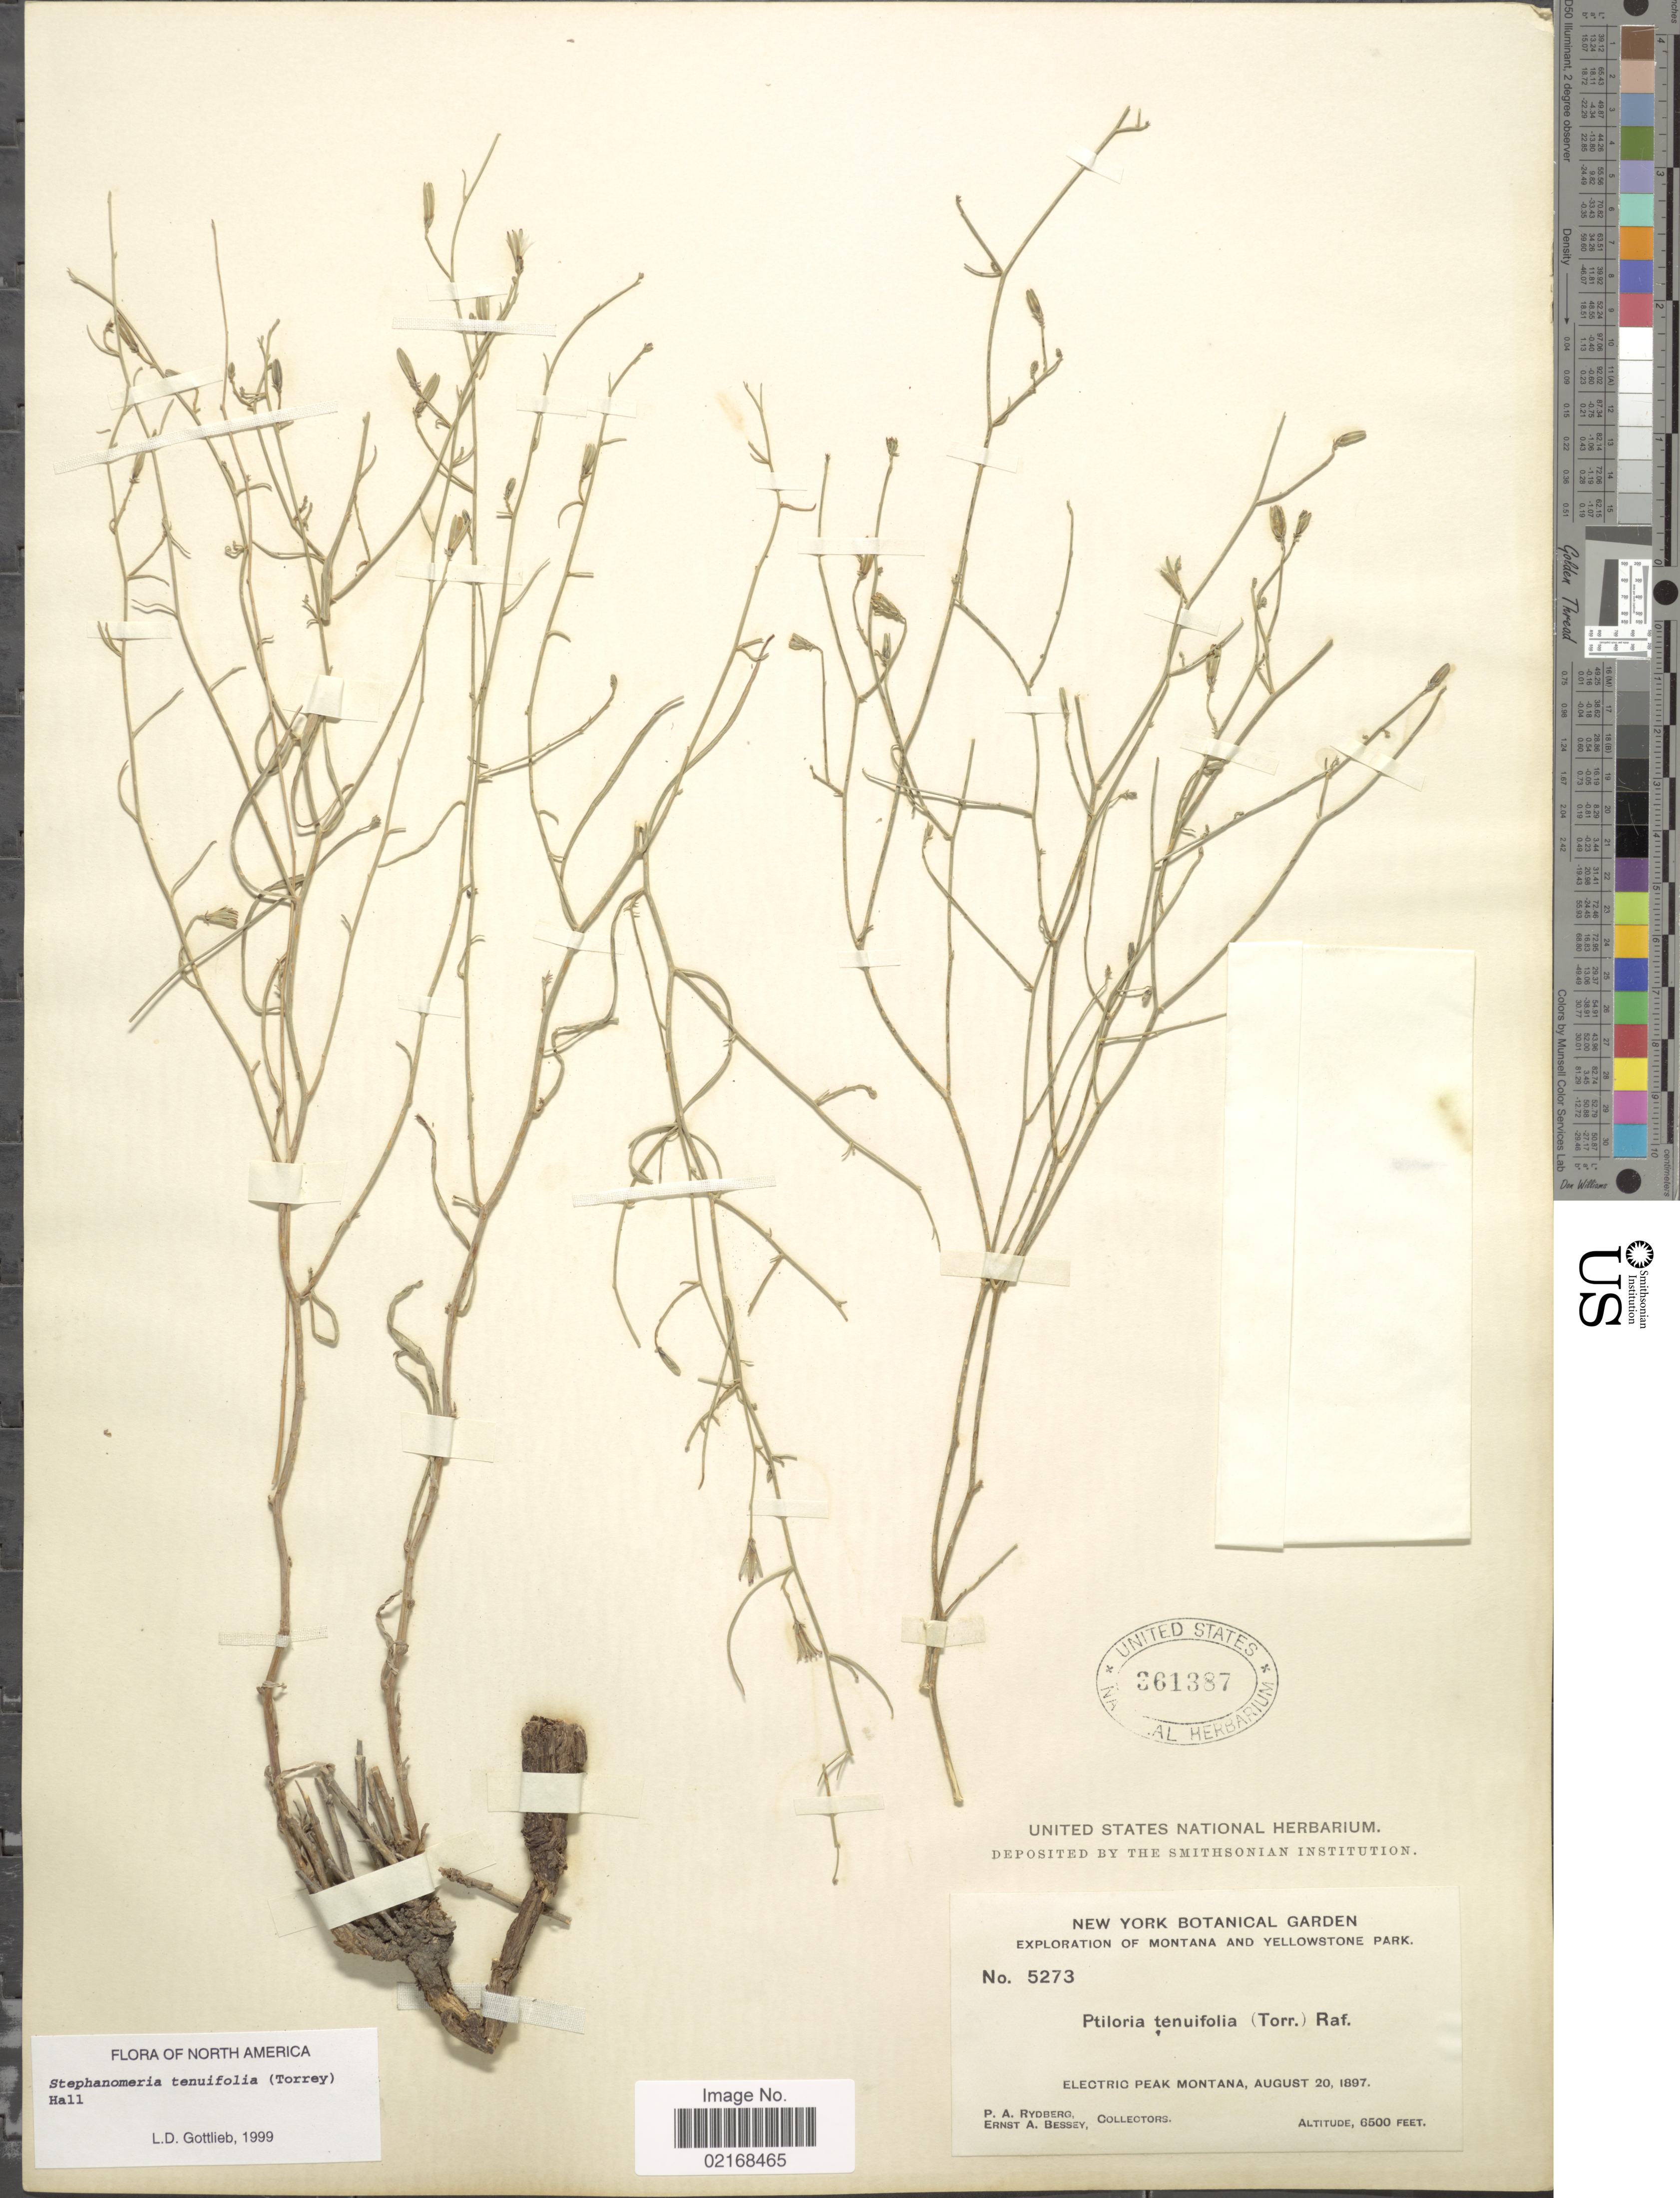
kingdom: Plantae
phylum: Tracheophyta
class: Magnoliopsida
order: Asterales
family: Asteraceae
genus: Stephanomeria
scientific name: Stephanomeria tenuifolia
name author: (Torr.) H.M. Hall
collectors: P. A. Rydberg & E. A. Bessey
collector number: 5273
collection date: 1897-08-20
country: United States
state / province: Montana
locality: Montana and Yellowstone Park, Electric Peak Montana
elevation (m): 1981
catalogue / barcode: US 361387